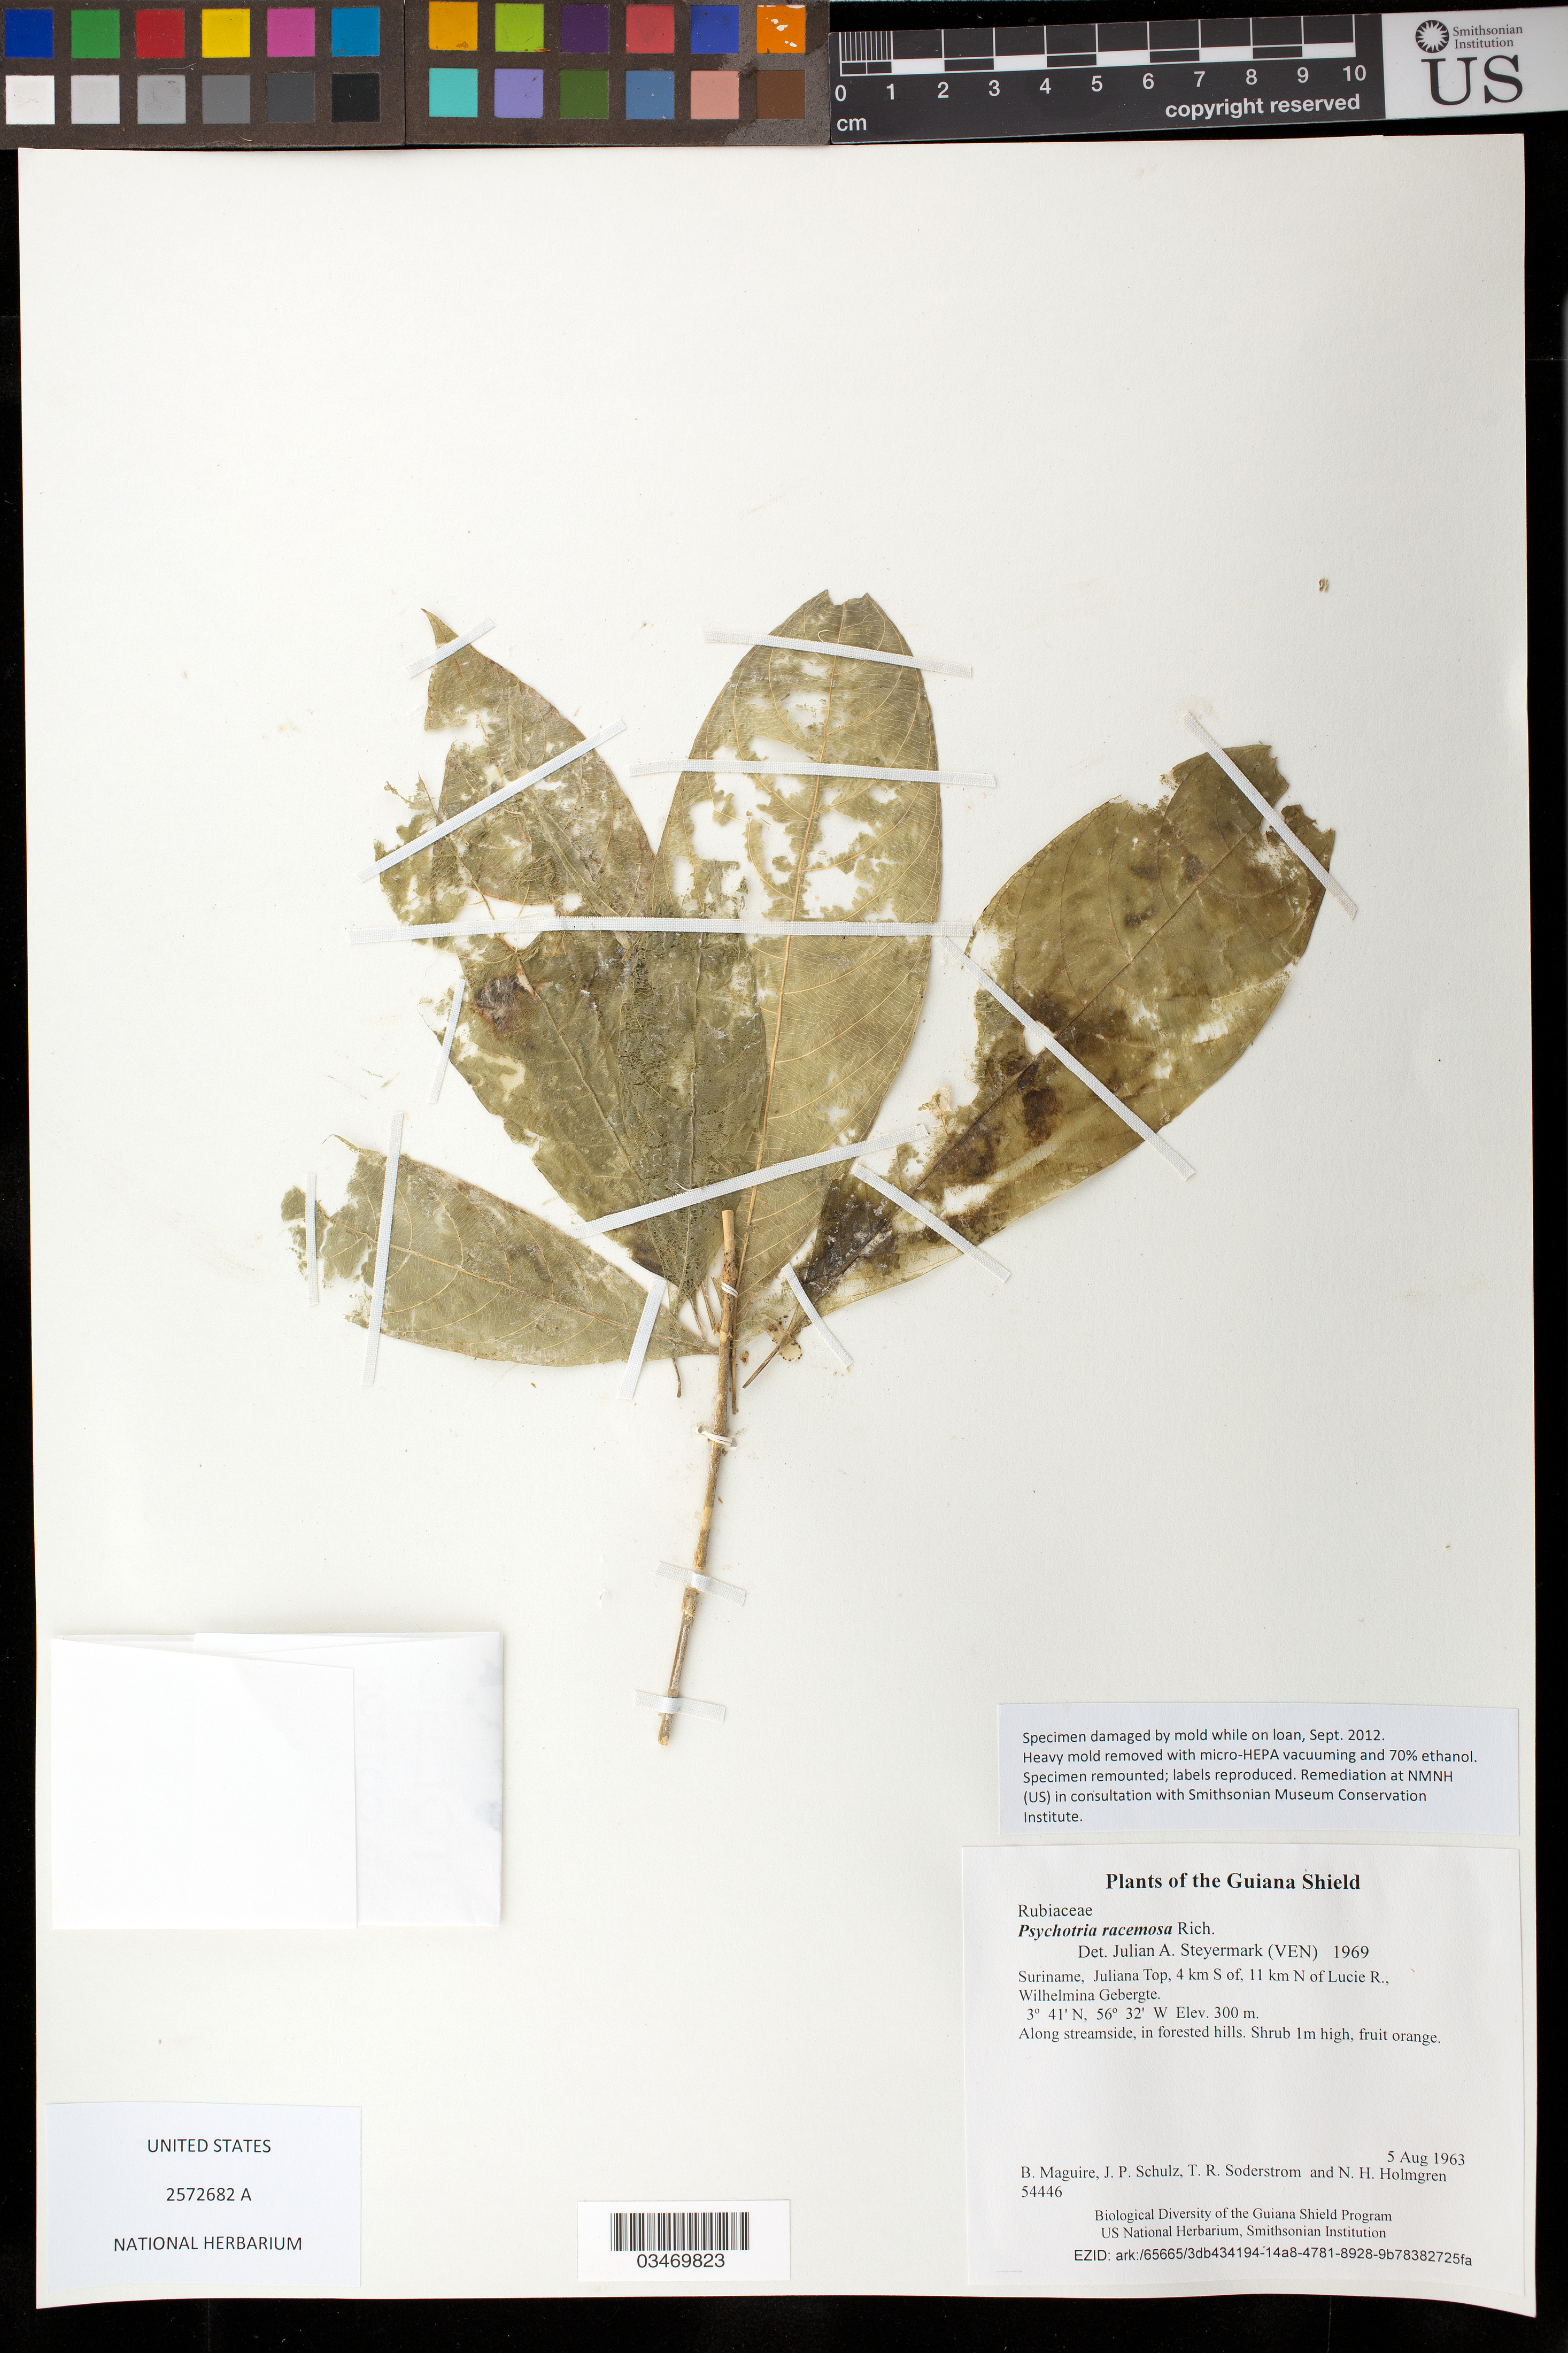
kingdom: Plantae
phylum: Tracheophyta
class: Magnoliopsida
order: Gentianales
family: Rubiaceae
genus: Psychotria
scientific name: Psychotria racemosa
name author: Rich.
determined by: Steyermark, Julian A., (VEN)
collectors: B. Maguire, J. P. Schulz, T. R. Soderstrom & N. H. Holmgren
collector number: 54446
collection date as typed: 5 Aug 1963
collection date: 1963-08-05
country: Suriname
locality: Juliana Top, 4 km S of, 11 km N of Lucie R., Wilhelmina Gebergte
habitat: Along streamside, in forested hills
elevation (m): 300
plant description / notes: Abundance - Common Specimen damaged by mold while on loan, Sept. 2012. Heavy mold removed with micro-HEPA vacuuming and 70% ethanol. Specimen remounted; labels reproduced. Remediation at NMNH (US) in consultation with Smithsonian Museum Conservation Institute.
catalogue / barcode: US 2572682A